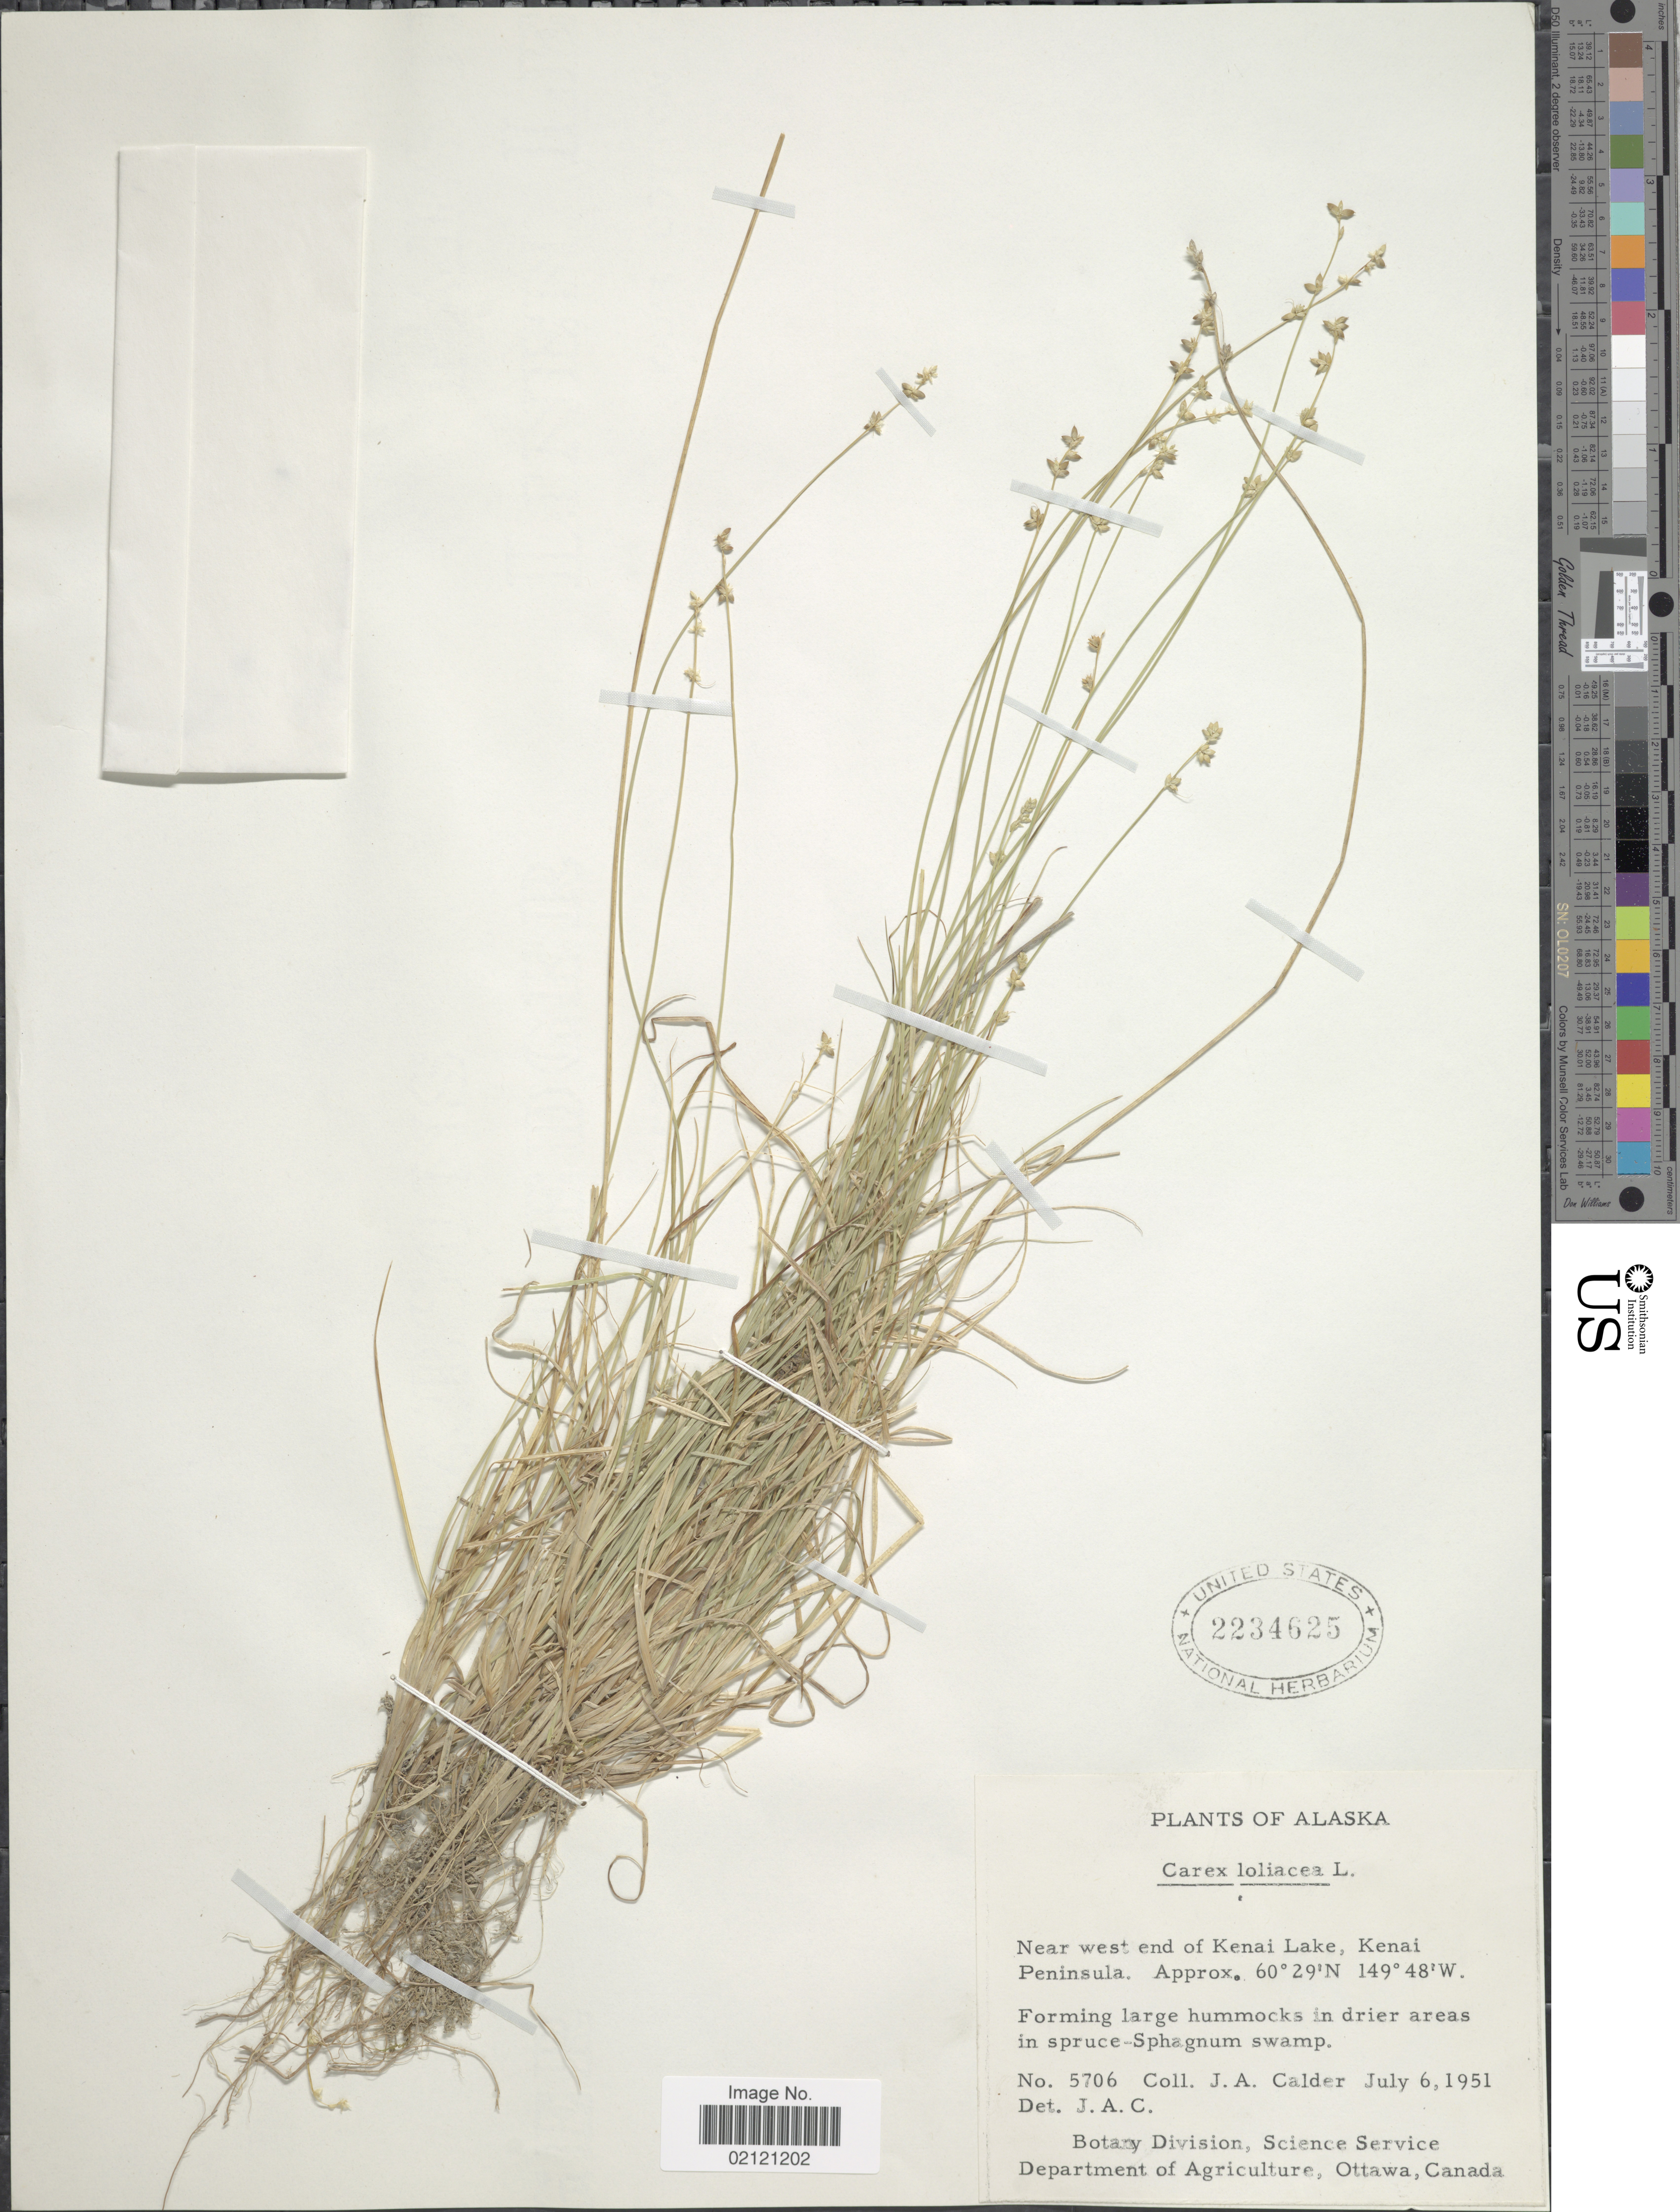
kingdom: Plantae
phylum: Tracheophyta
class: Liliopsida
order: Poales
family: Cyperaceae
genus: Carex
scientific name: Carex loliacea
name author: L.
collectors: J. A. Calder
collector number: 5706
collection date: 1951-07-06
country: United States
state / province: Alaska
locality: Near west end of Kenai Lake, Kenai Peninsula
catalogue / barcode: US 2234625